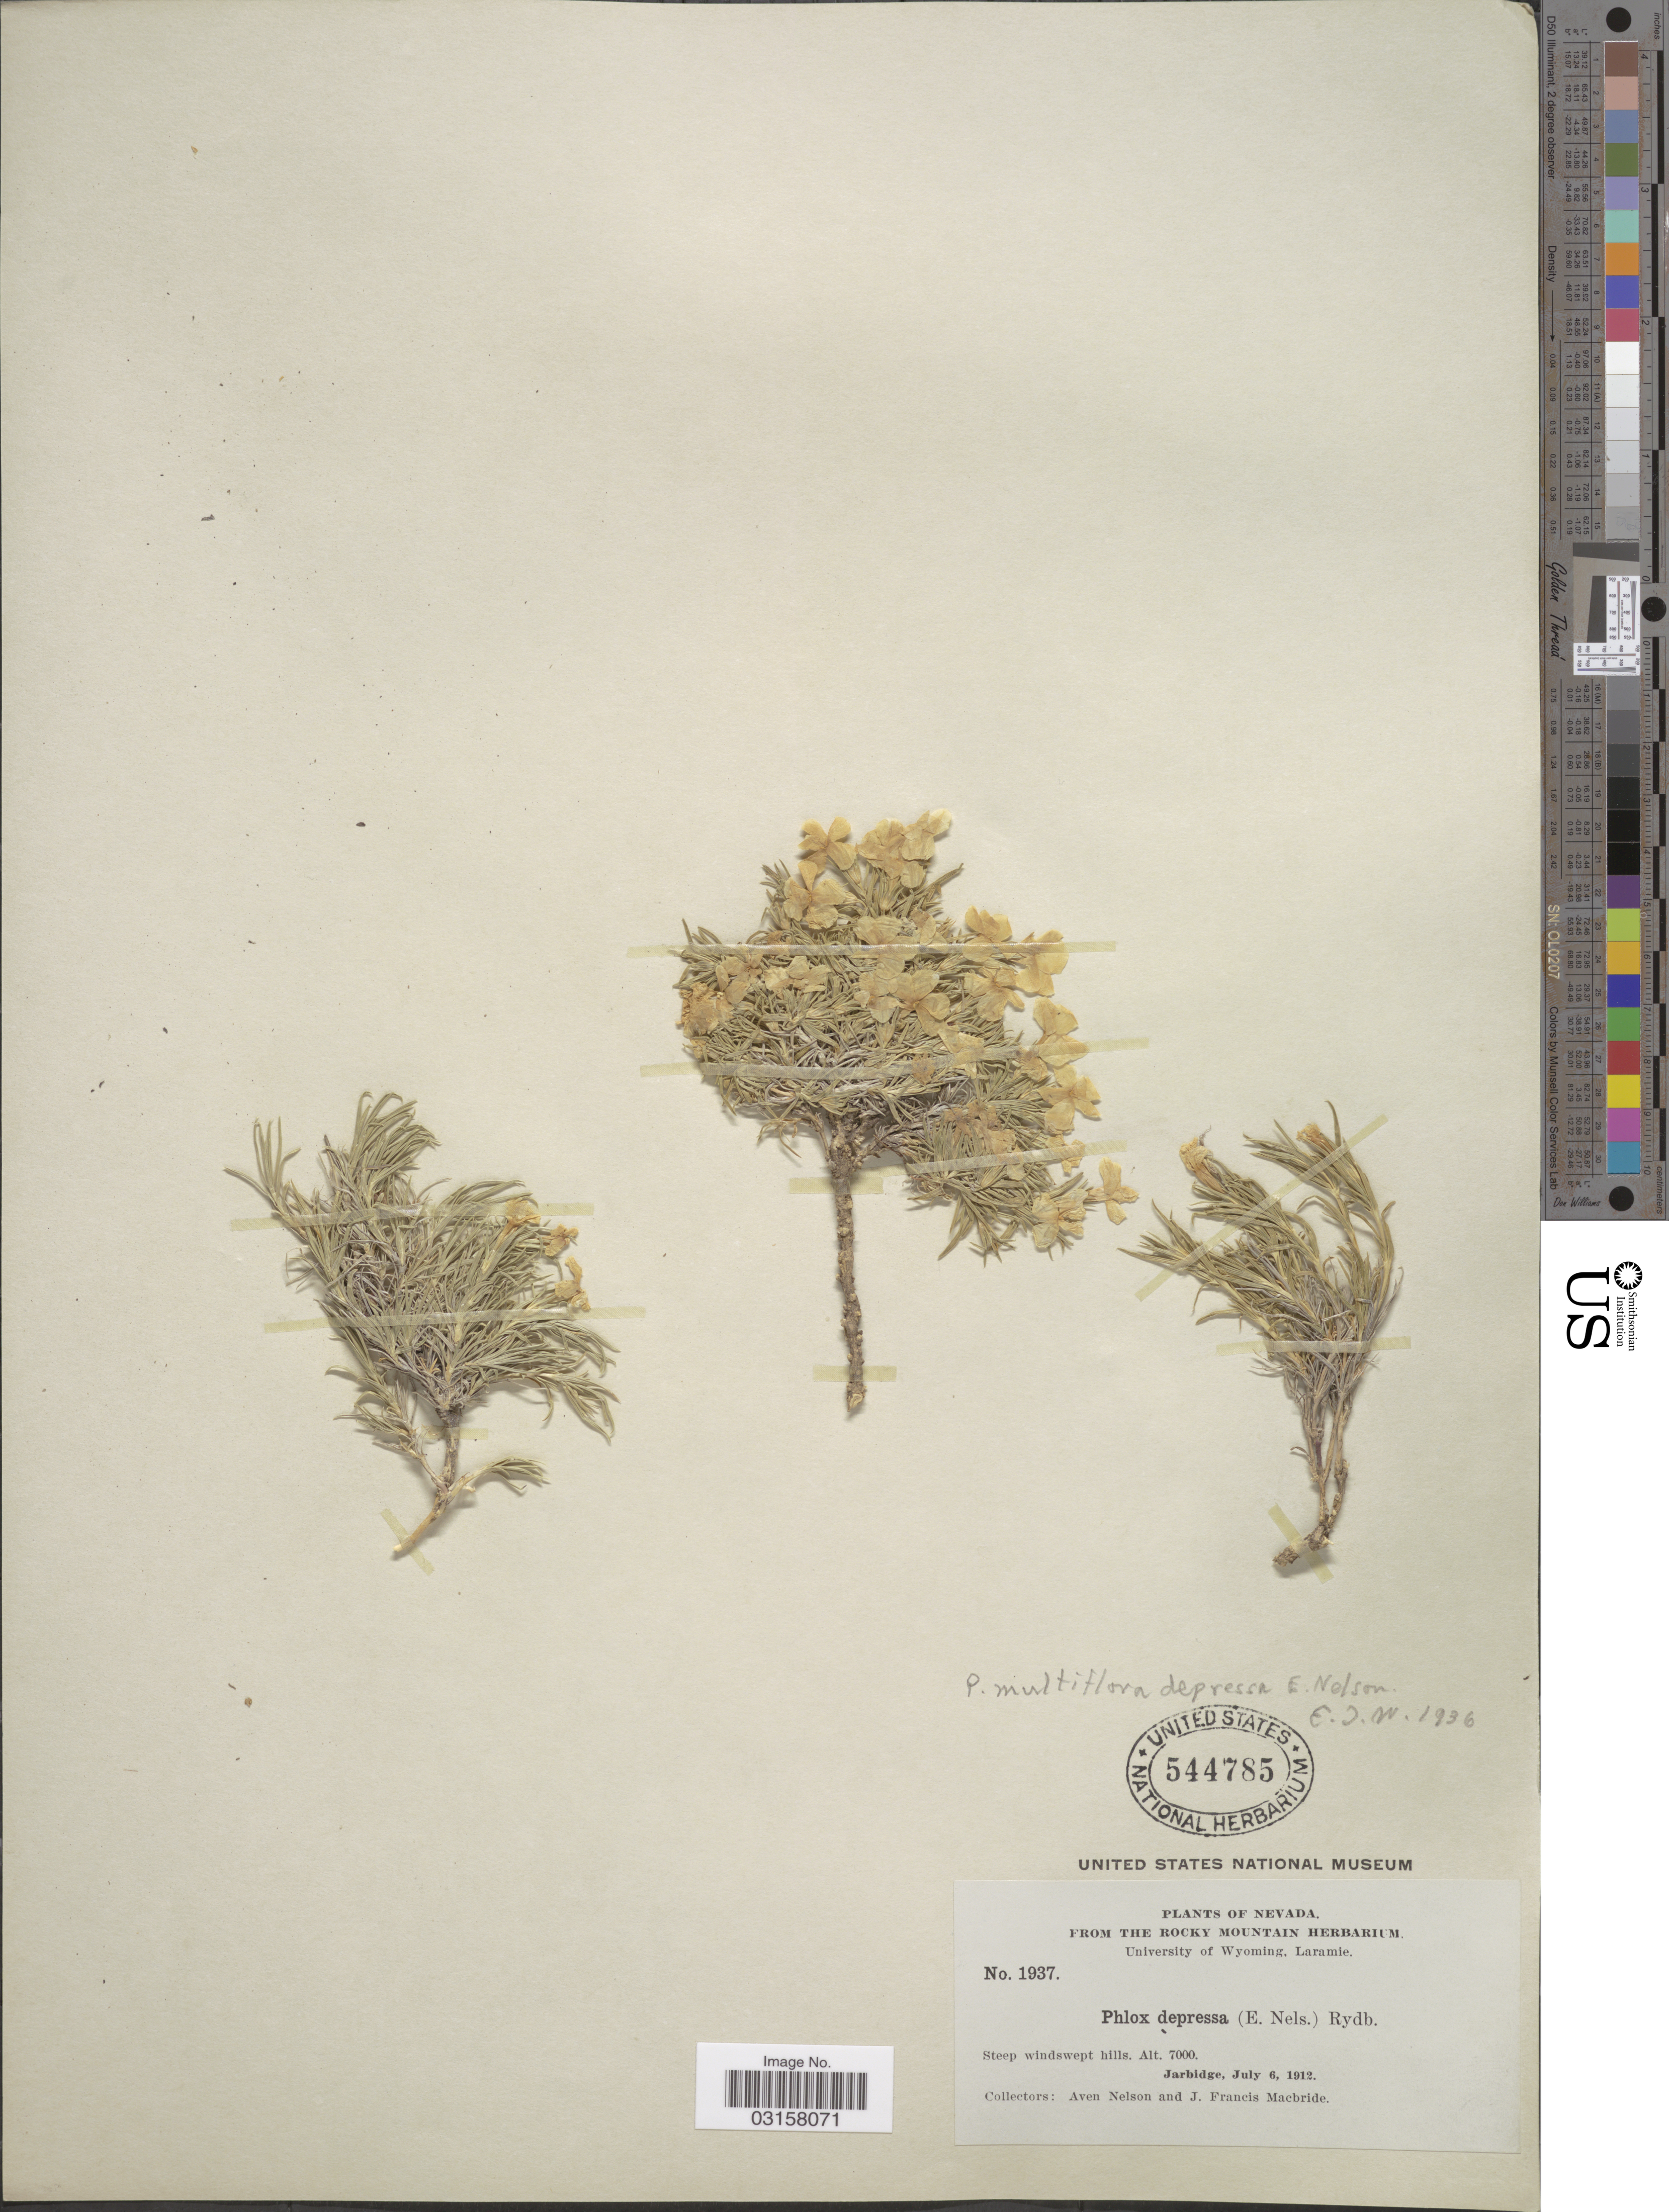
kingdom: Plantae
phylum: Tracheophyta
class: Magnoliopsida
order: Ericales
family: Polemoniaceae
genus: Phlox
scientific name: Phlox multiflora subsp. depressa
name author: (E.E. Nelson) Wherry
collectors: A. Nelson & J. F. Macbride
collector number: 1937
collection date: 1912-07-06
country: United States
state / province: Nevada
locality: Jarbidge.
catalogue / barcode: US 544785